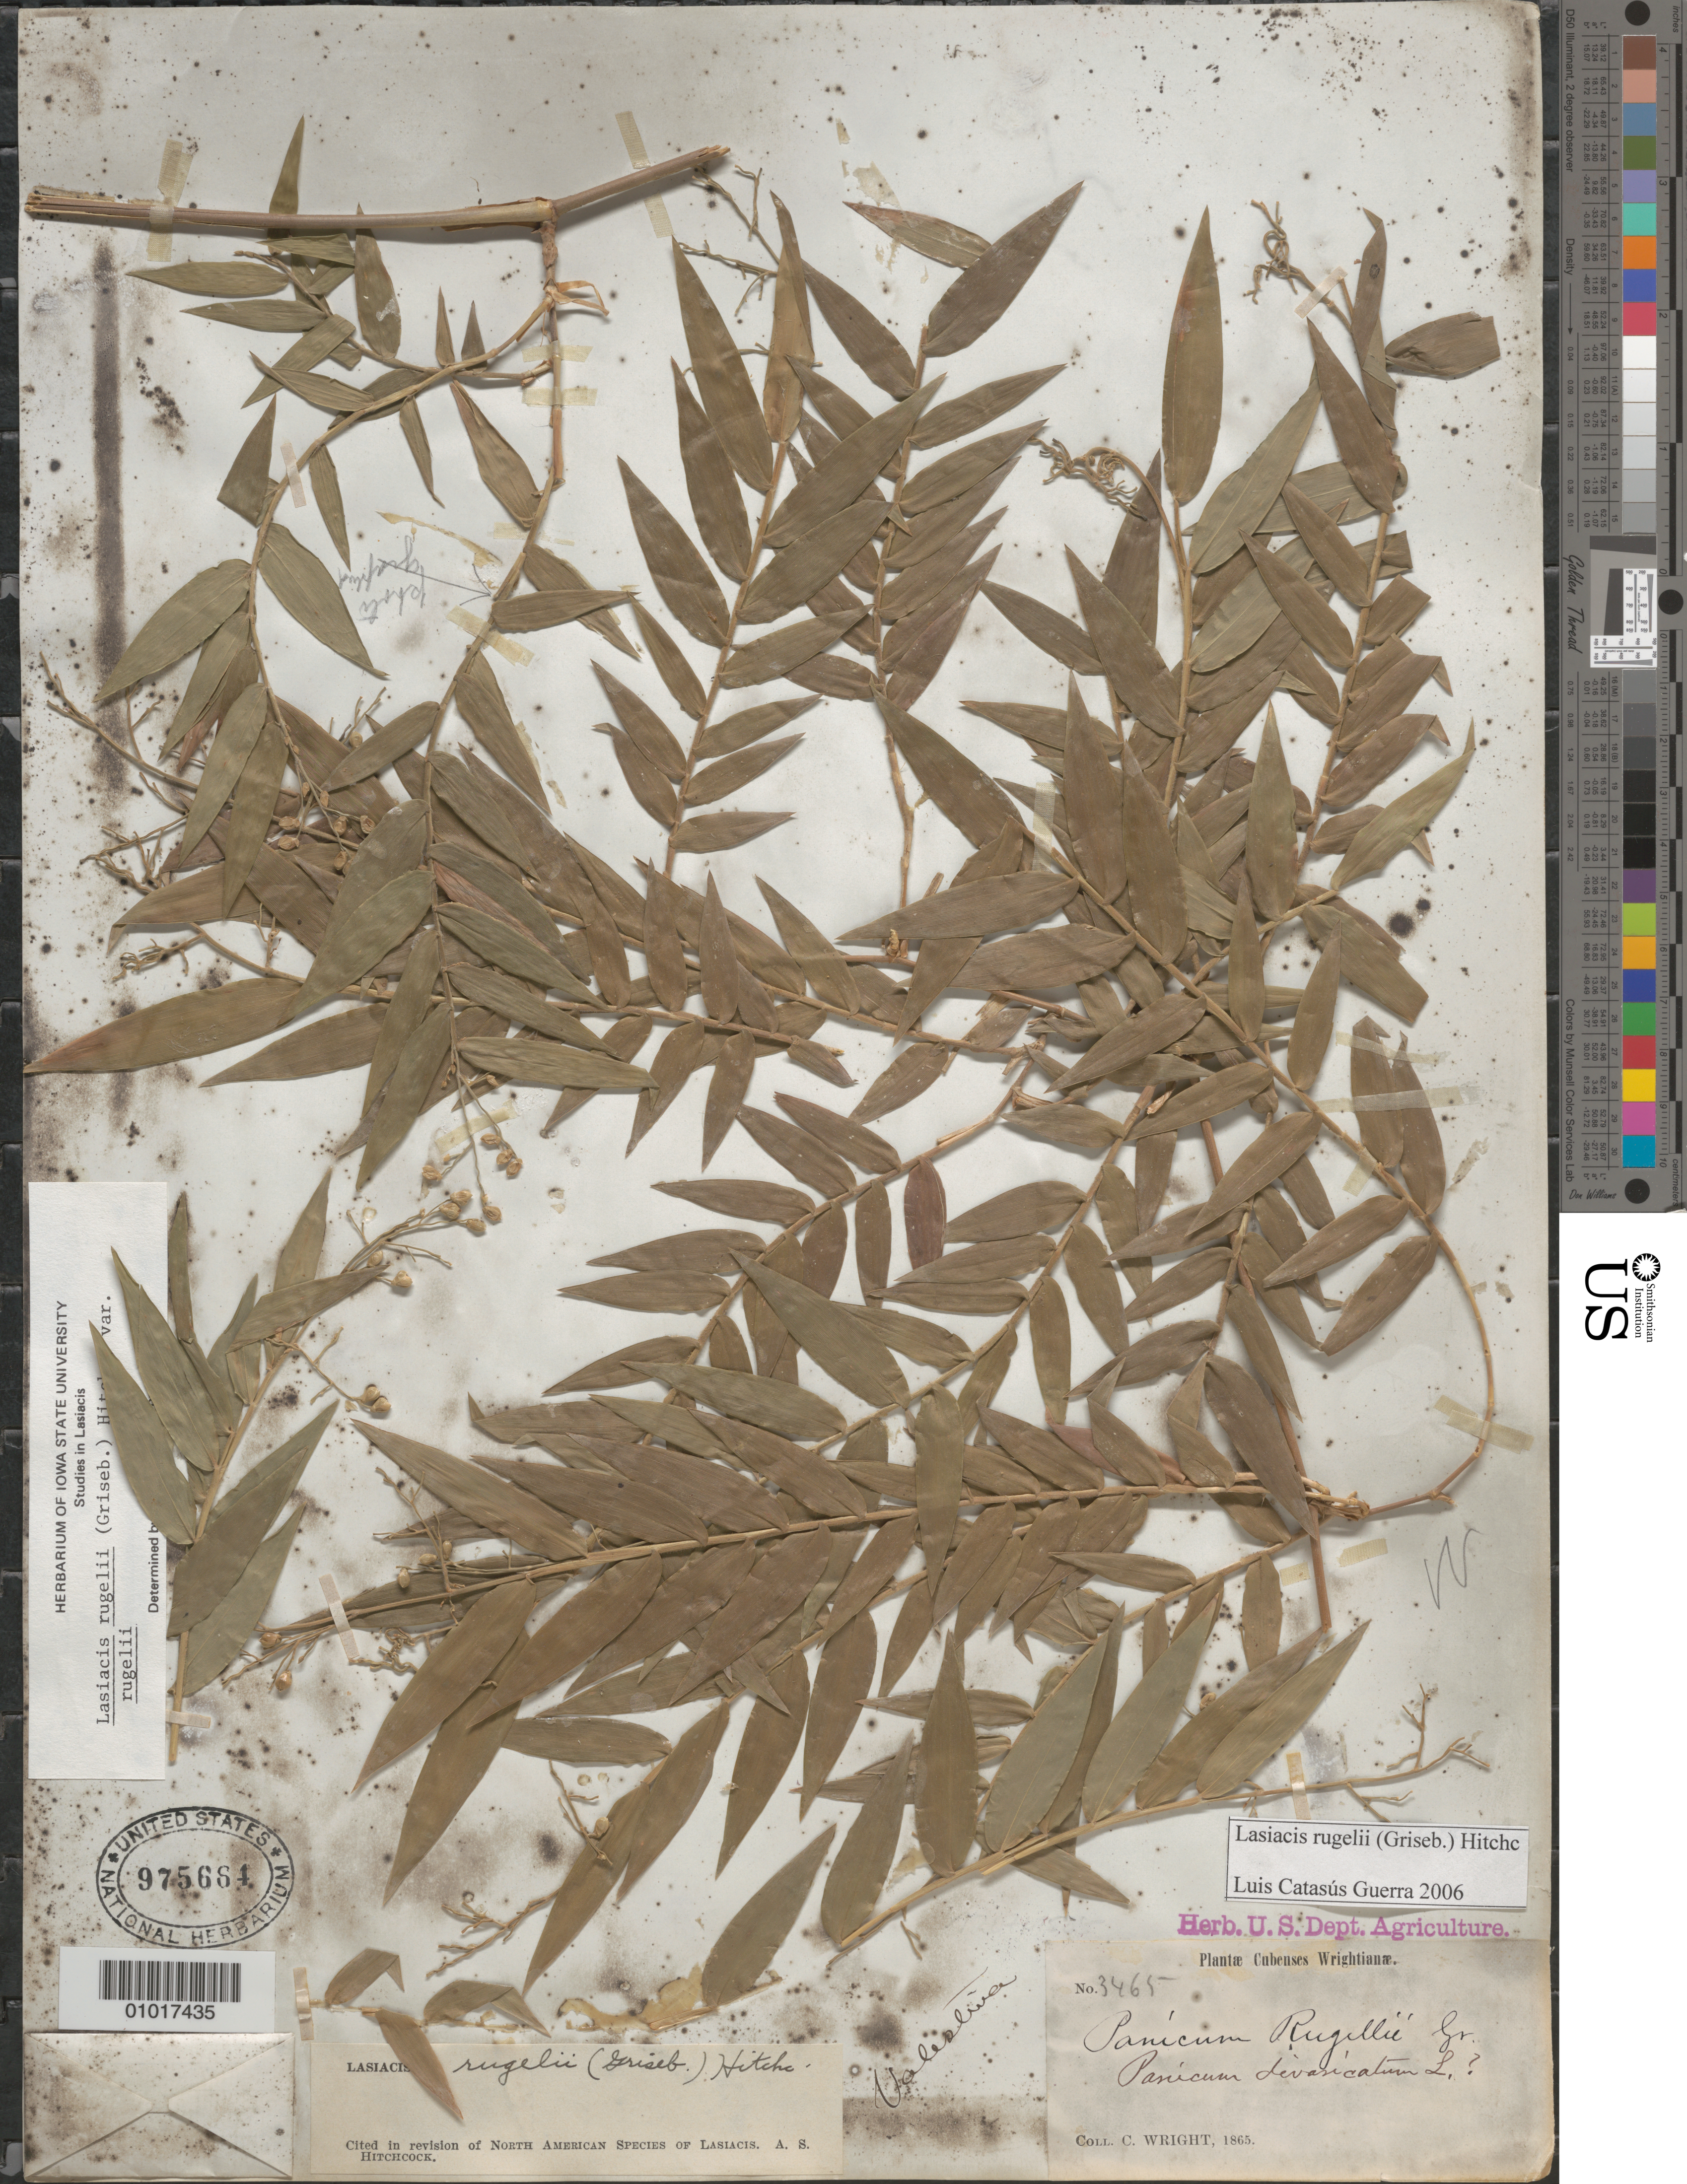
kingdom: Plantae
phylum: Tracheophyta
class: Liliopsida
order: Poales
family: Poaceae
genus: Lasiacis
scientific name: Lasiacis rugelii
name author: (Griseb.) Hitchc.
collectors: C. Wright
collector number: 3465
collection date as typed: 01 Jan 1865 to 31 Dec 1865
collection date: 1865-01-01/1865-12-31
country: Cuba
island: Cuba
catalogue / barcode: US 975664